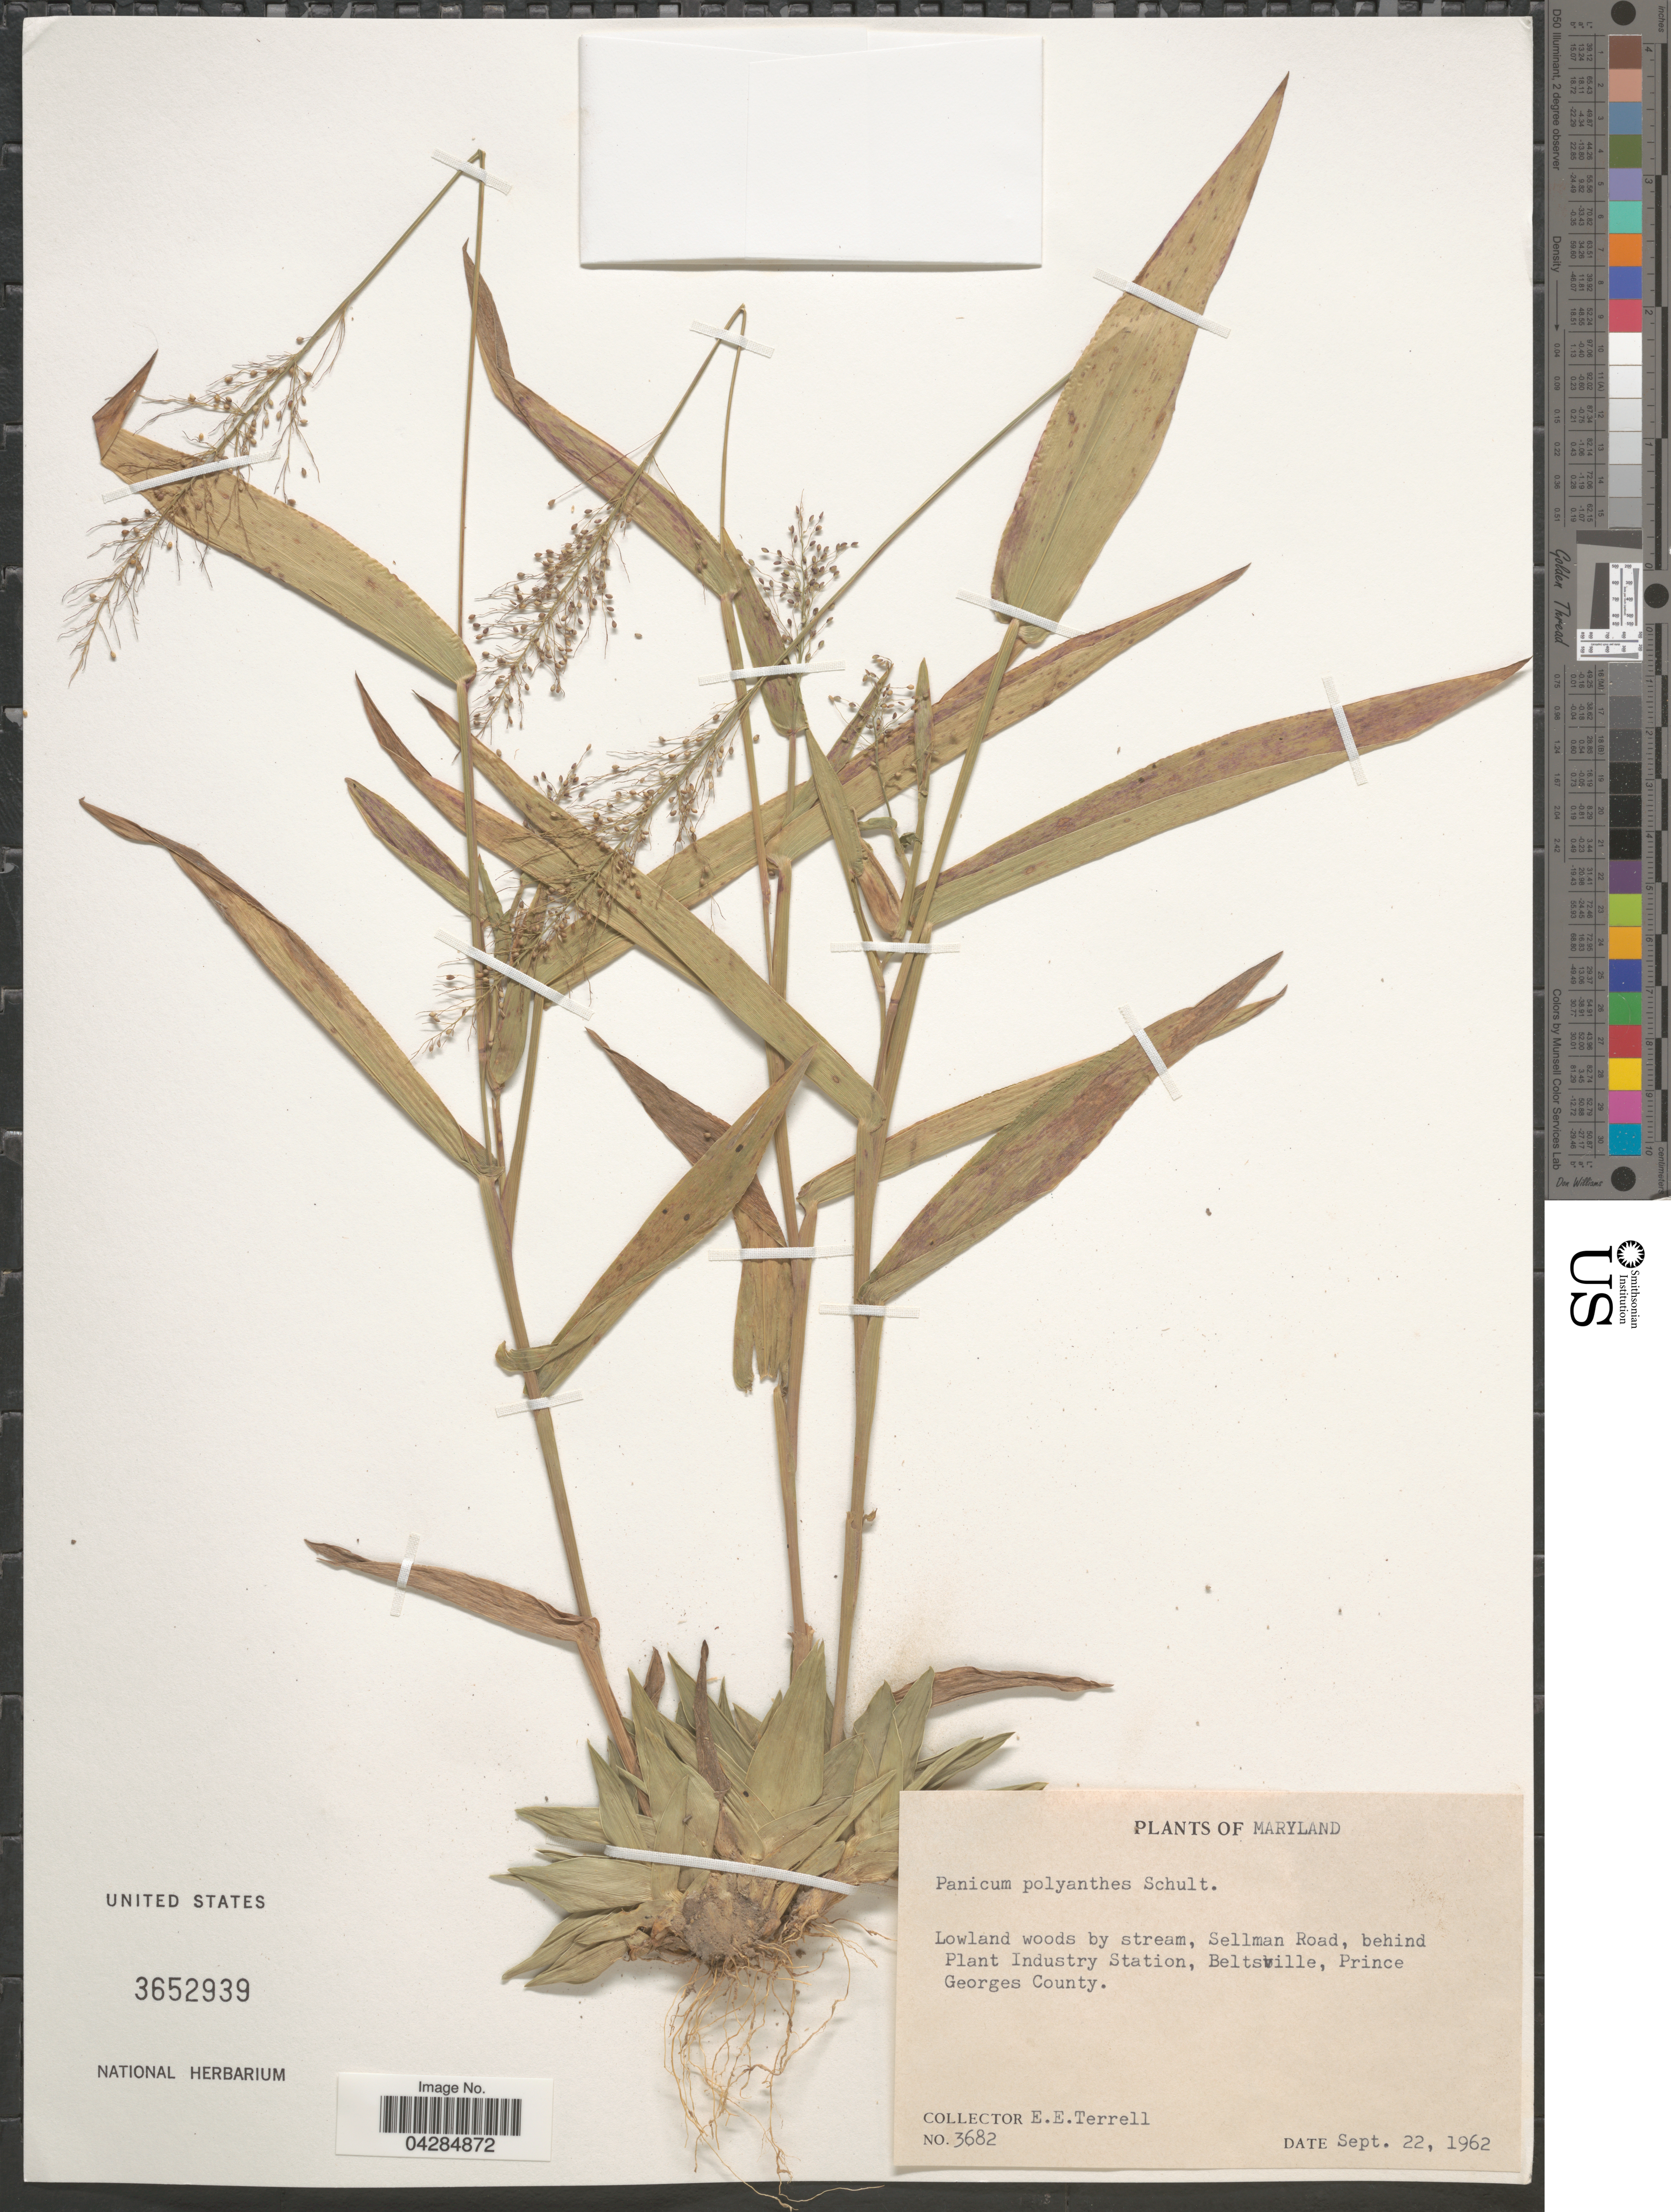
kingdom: Plantae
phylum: Tracheophyta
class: Liliopsida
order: Poales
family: Poaceae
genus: Dichanthelium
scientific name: Dichanthelium polyanthes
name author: (Schult.) Mohlenbr.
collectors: E. E. Terrell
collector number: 3682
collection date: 1962-09-22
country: United States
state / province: Maryland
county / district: Prince George's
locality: Sellman Road, behind Plant Industry Station, Beltsville, Prince Georges County.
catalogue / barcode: US 3652939